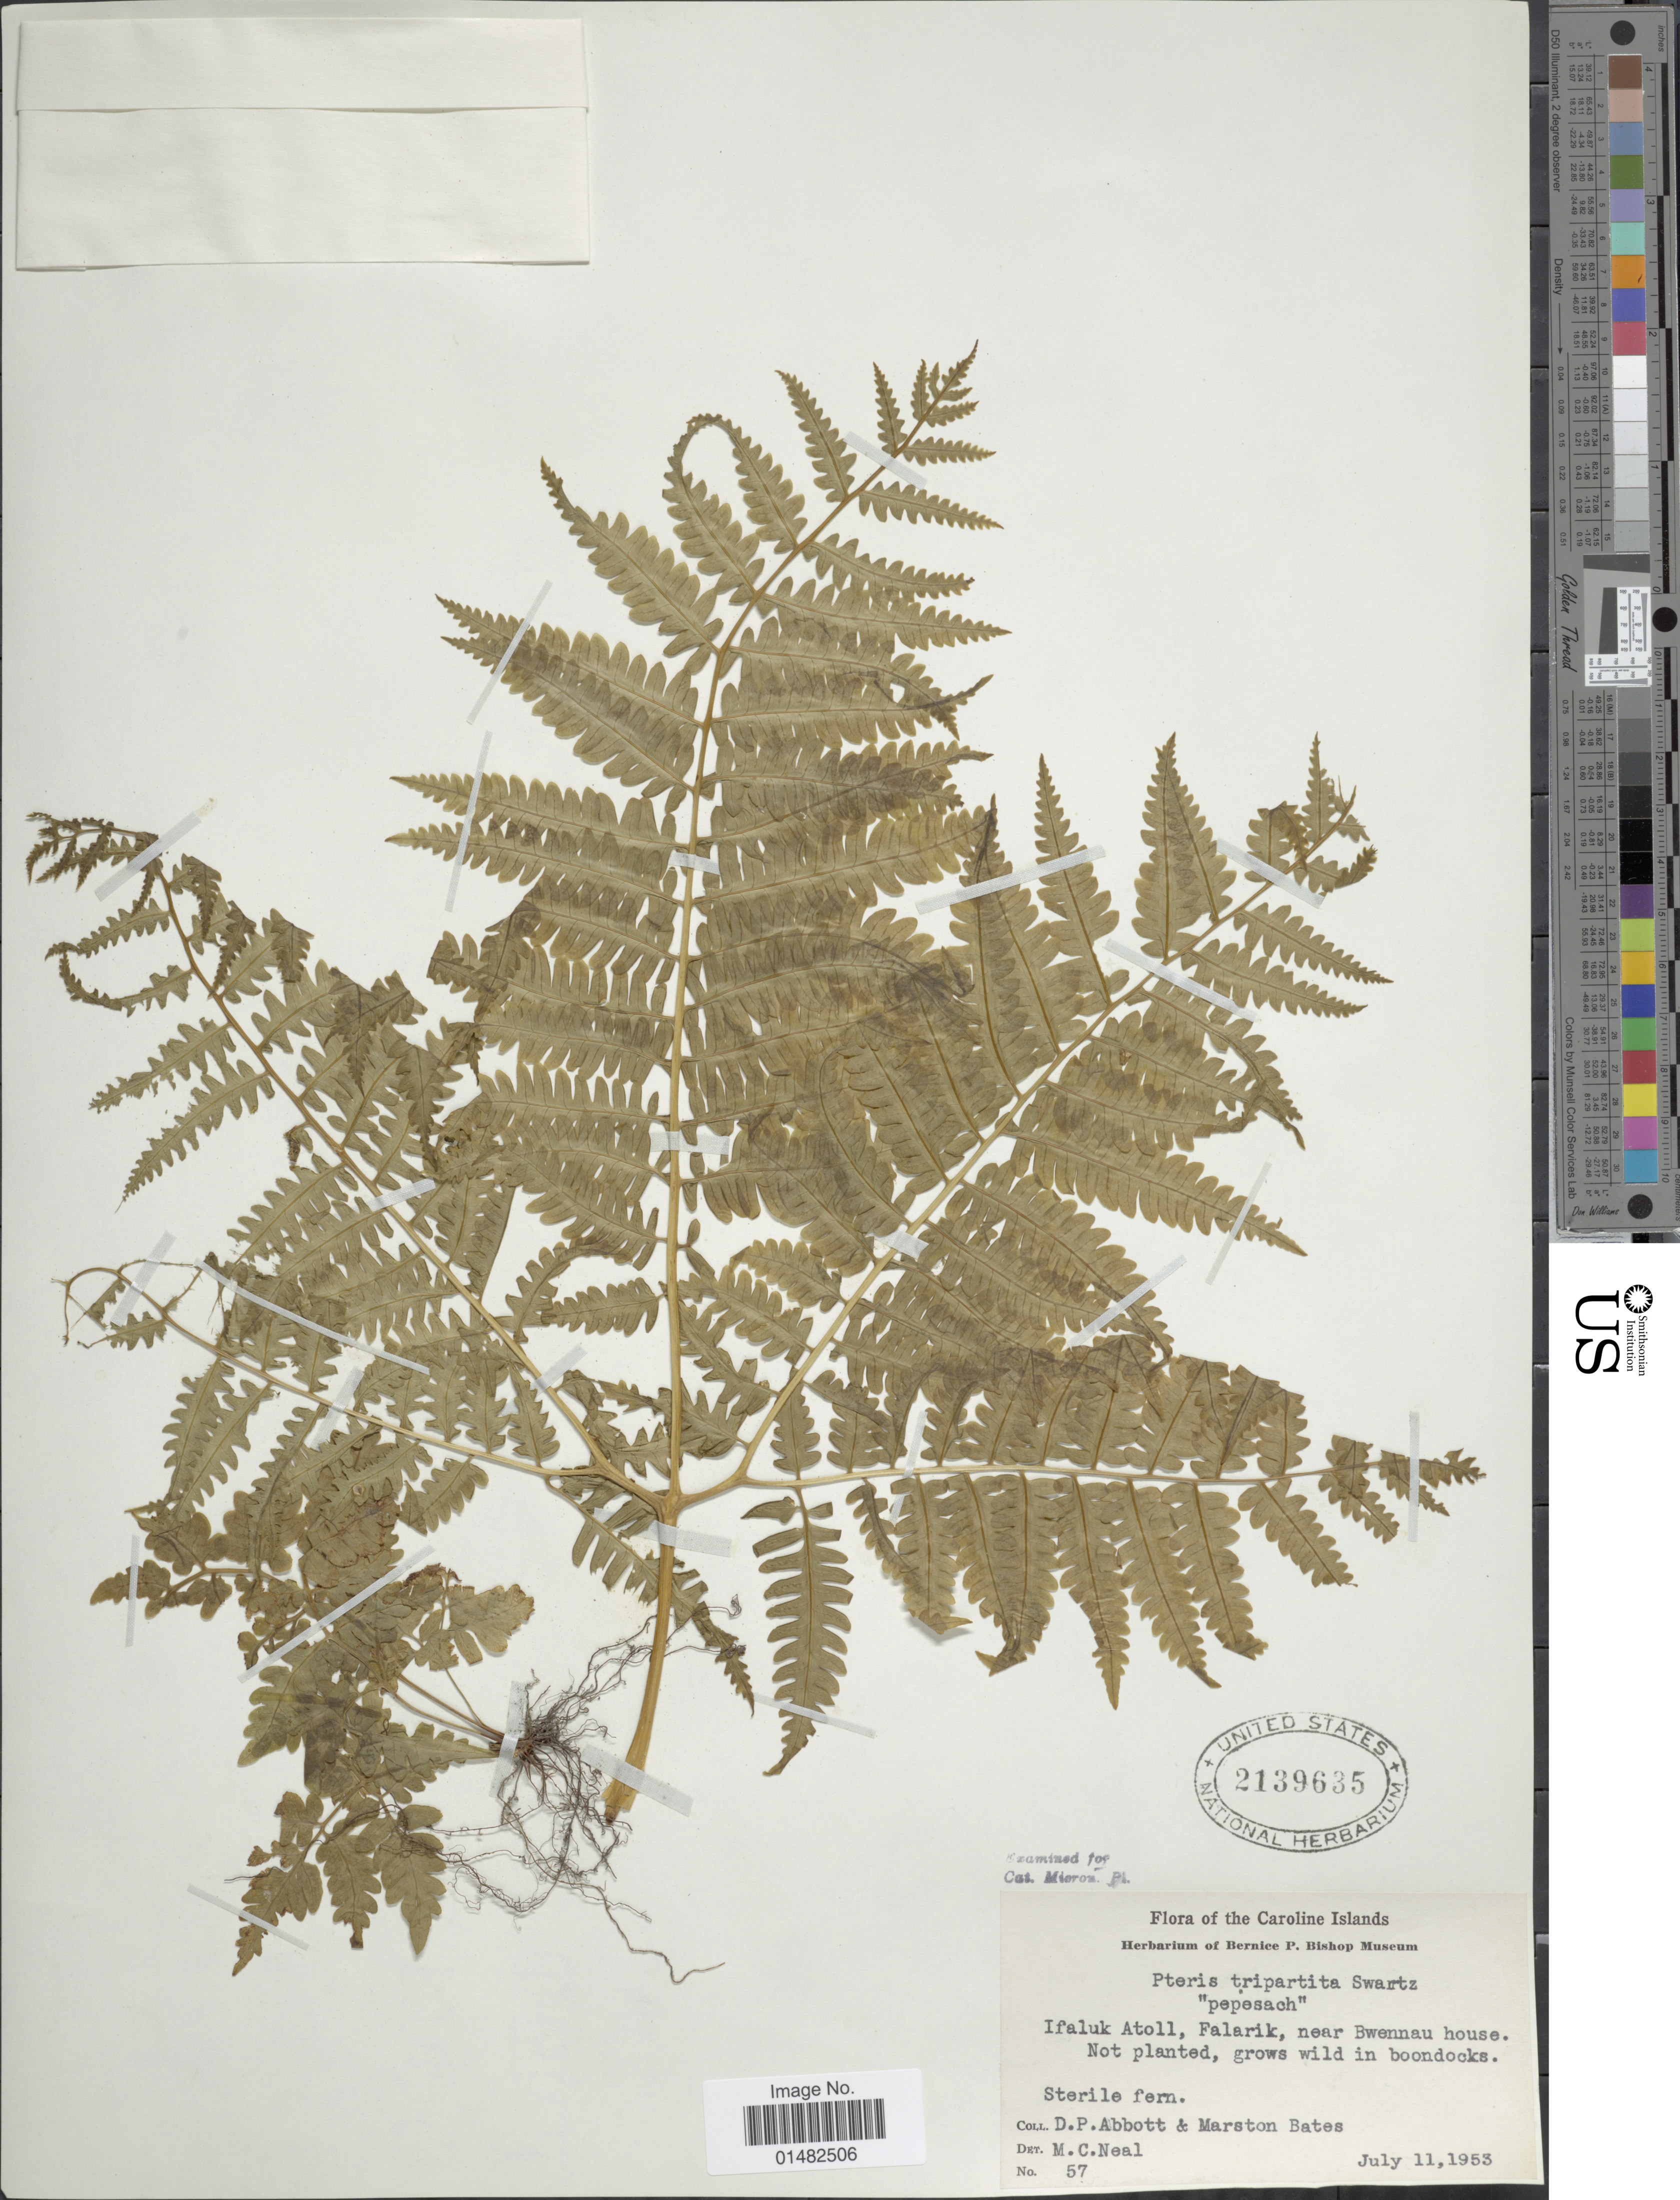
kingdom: Plantae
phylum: Tracheophyta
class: Polypodiopsida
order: Polypodiales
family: Pteridaceae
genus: Pteris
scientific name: Pteris tripartita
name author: Sw.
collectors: D. P. Abbott & M. Bates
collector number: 57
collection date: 1953-07-11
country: Micronesia, Federated States of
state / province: Yap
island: Ifalik [Ifaluk] Atoll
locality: The Caroline Islands, Ifaluk Atoll, Falarik, near Bwennau house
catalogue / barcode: US 2139635